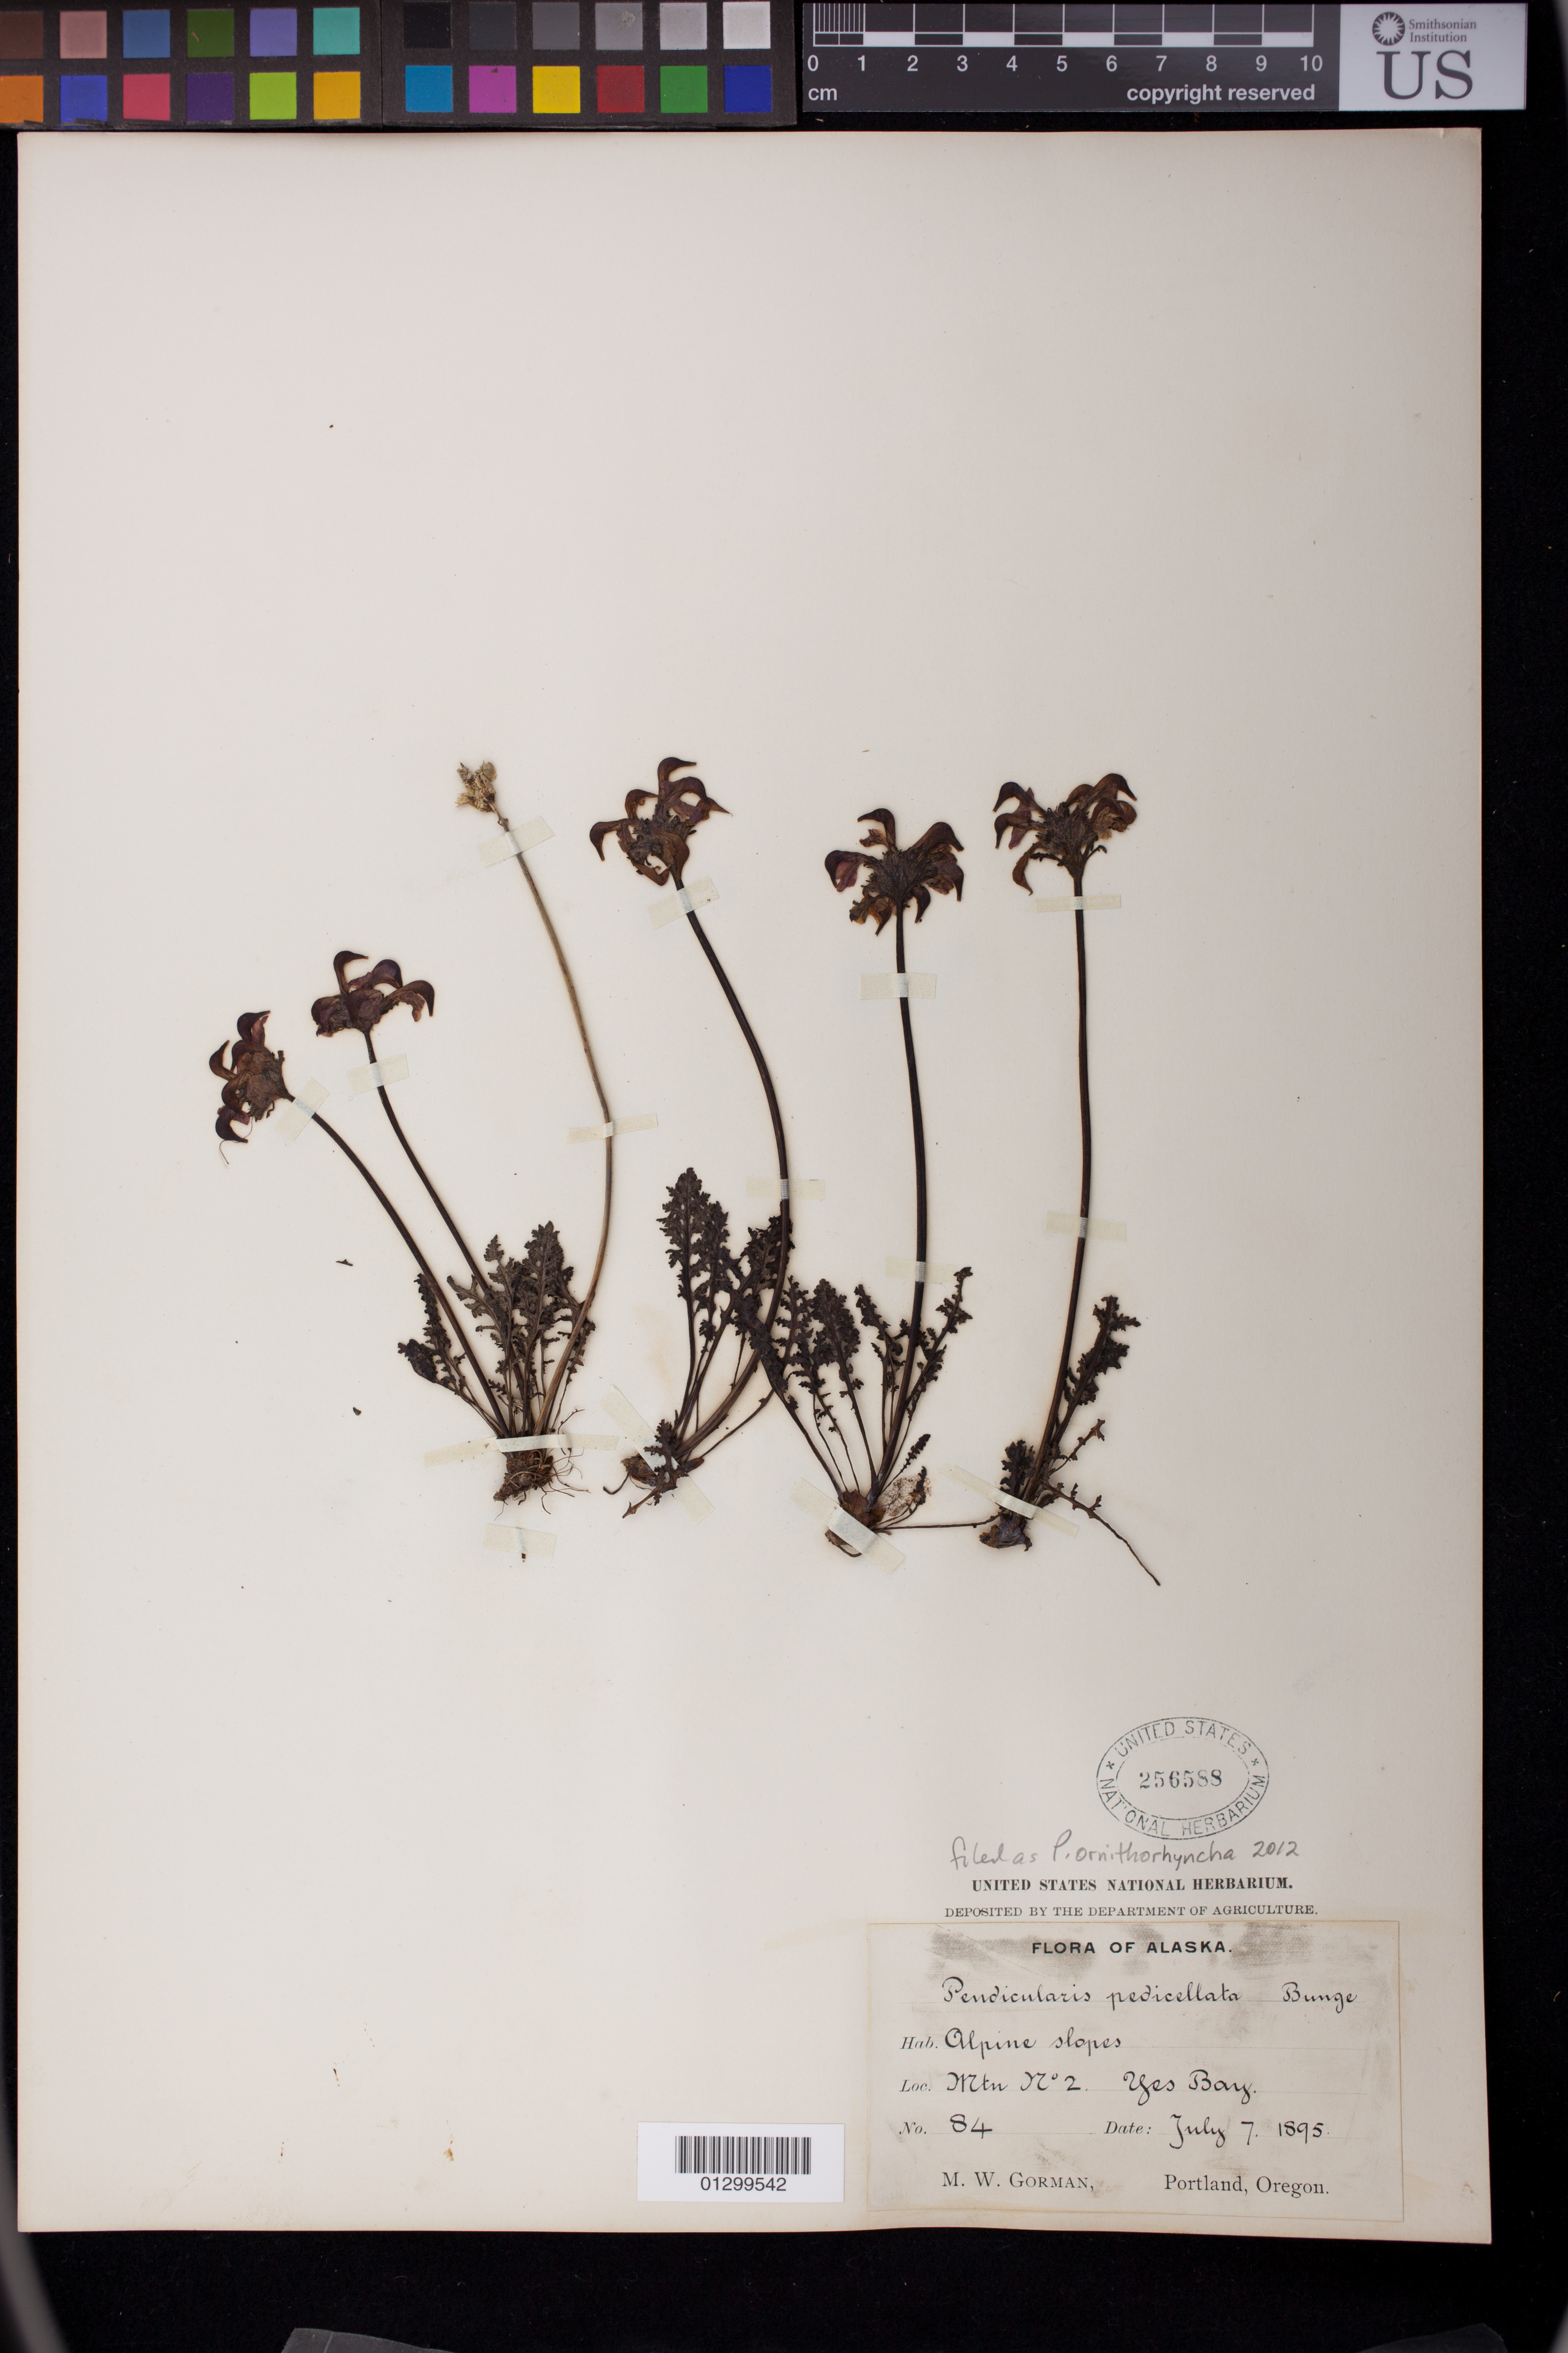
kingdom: Plantae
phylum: Tracheophyta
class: Magnoliopsida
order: Lamiales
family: Orobanchaceae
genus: Pedicularis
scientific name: Pedicularis ornithorhyncha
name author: Benth.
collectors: M. W. Gorman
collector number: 84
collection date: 1895-07-07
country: United States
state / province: Alaska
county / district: Ketchikan Gateway Borough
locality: Mountain #2 Yes Bay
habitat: Alpine slopes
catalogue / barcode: US 256588